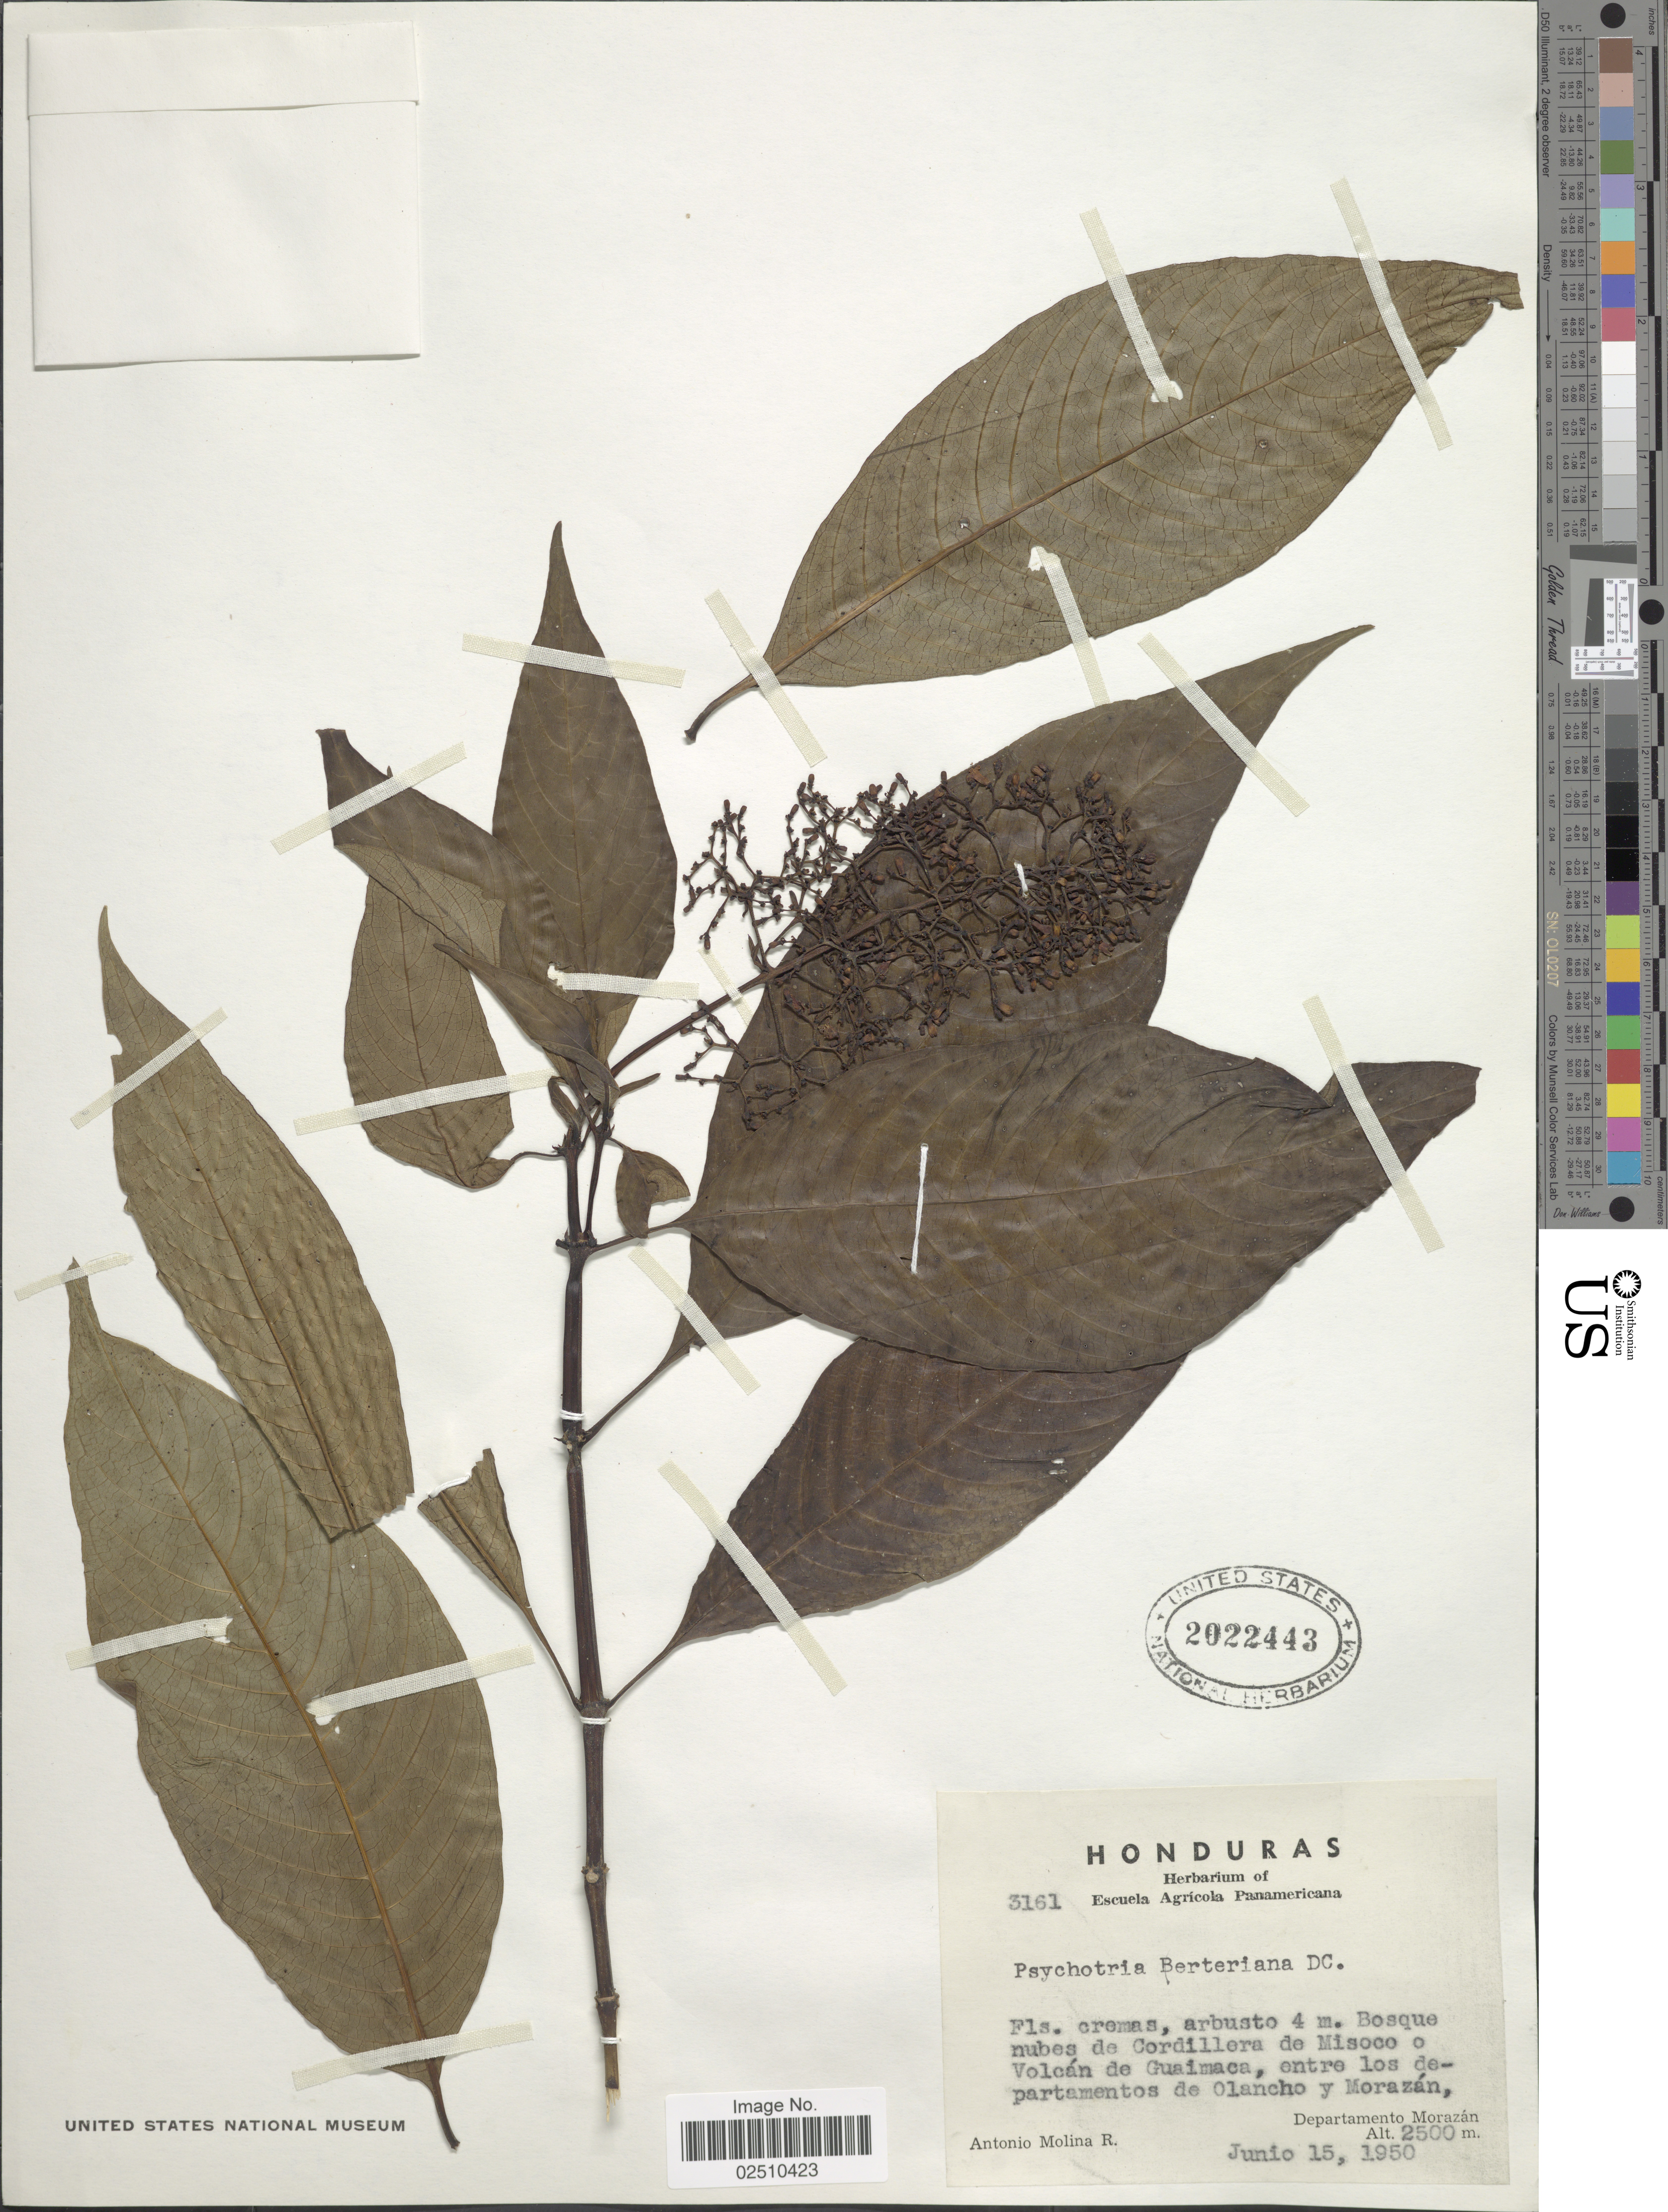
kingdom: Plantae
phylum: Tracheophyta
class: Magnoliopsida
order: Gentianales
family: Rubiaceae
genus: Psychotria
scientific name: Psychotria berteroana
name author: DC.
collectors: C. V. Morton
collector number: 3161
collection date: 1950-06-15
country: Honduras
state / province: Fco. Morazán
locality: Cordillera de Misoco o Volcan de Guaimaca, entre los departamentos de Olancho y Morazan, Departamento Morazan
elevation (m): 2500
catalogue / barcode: US 2022443